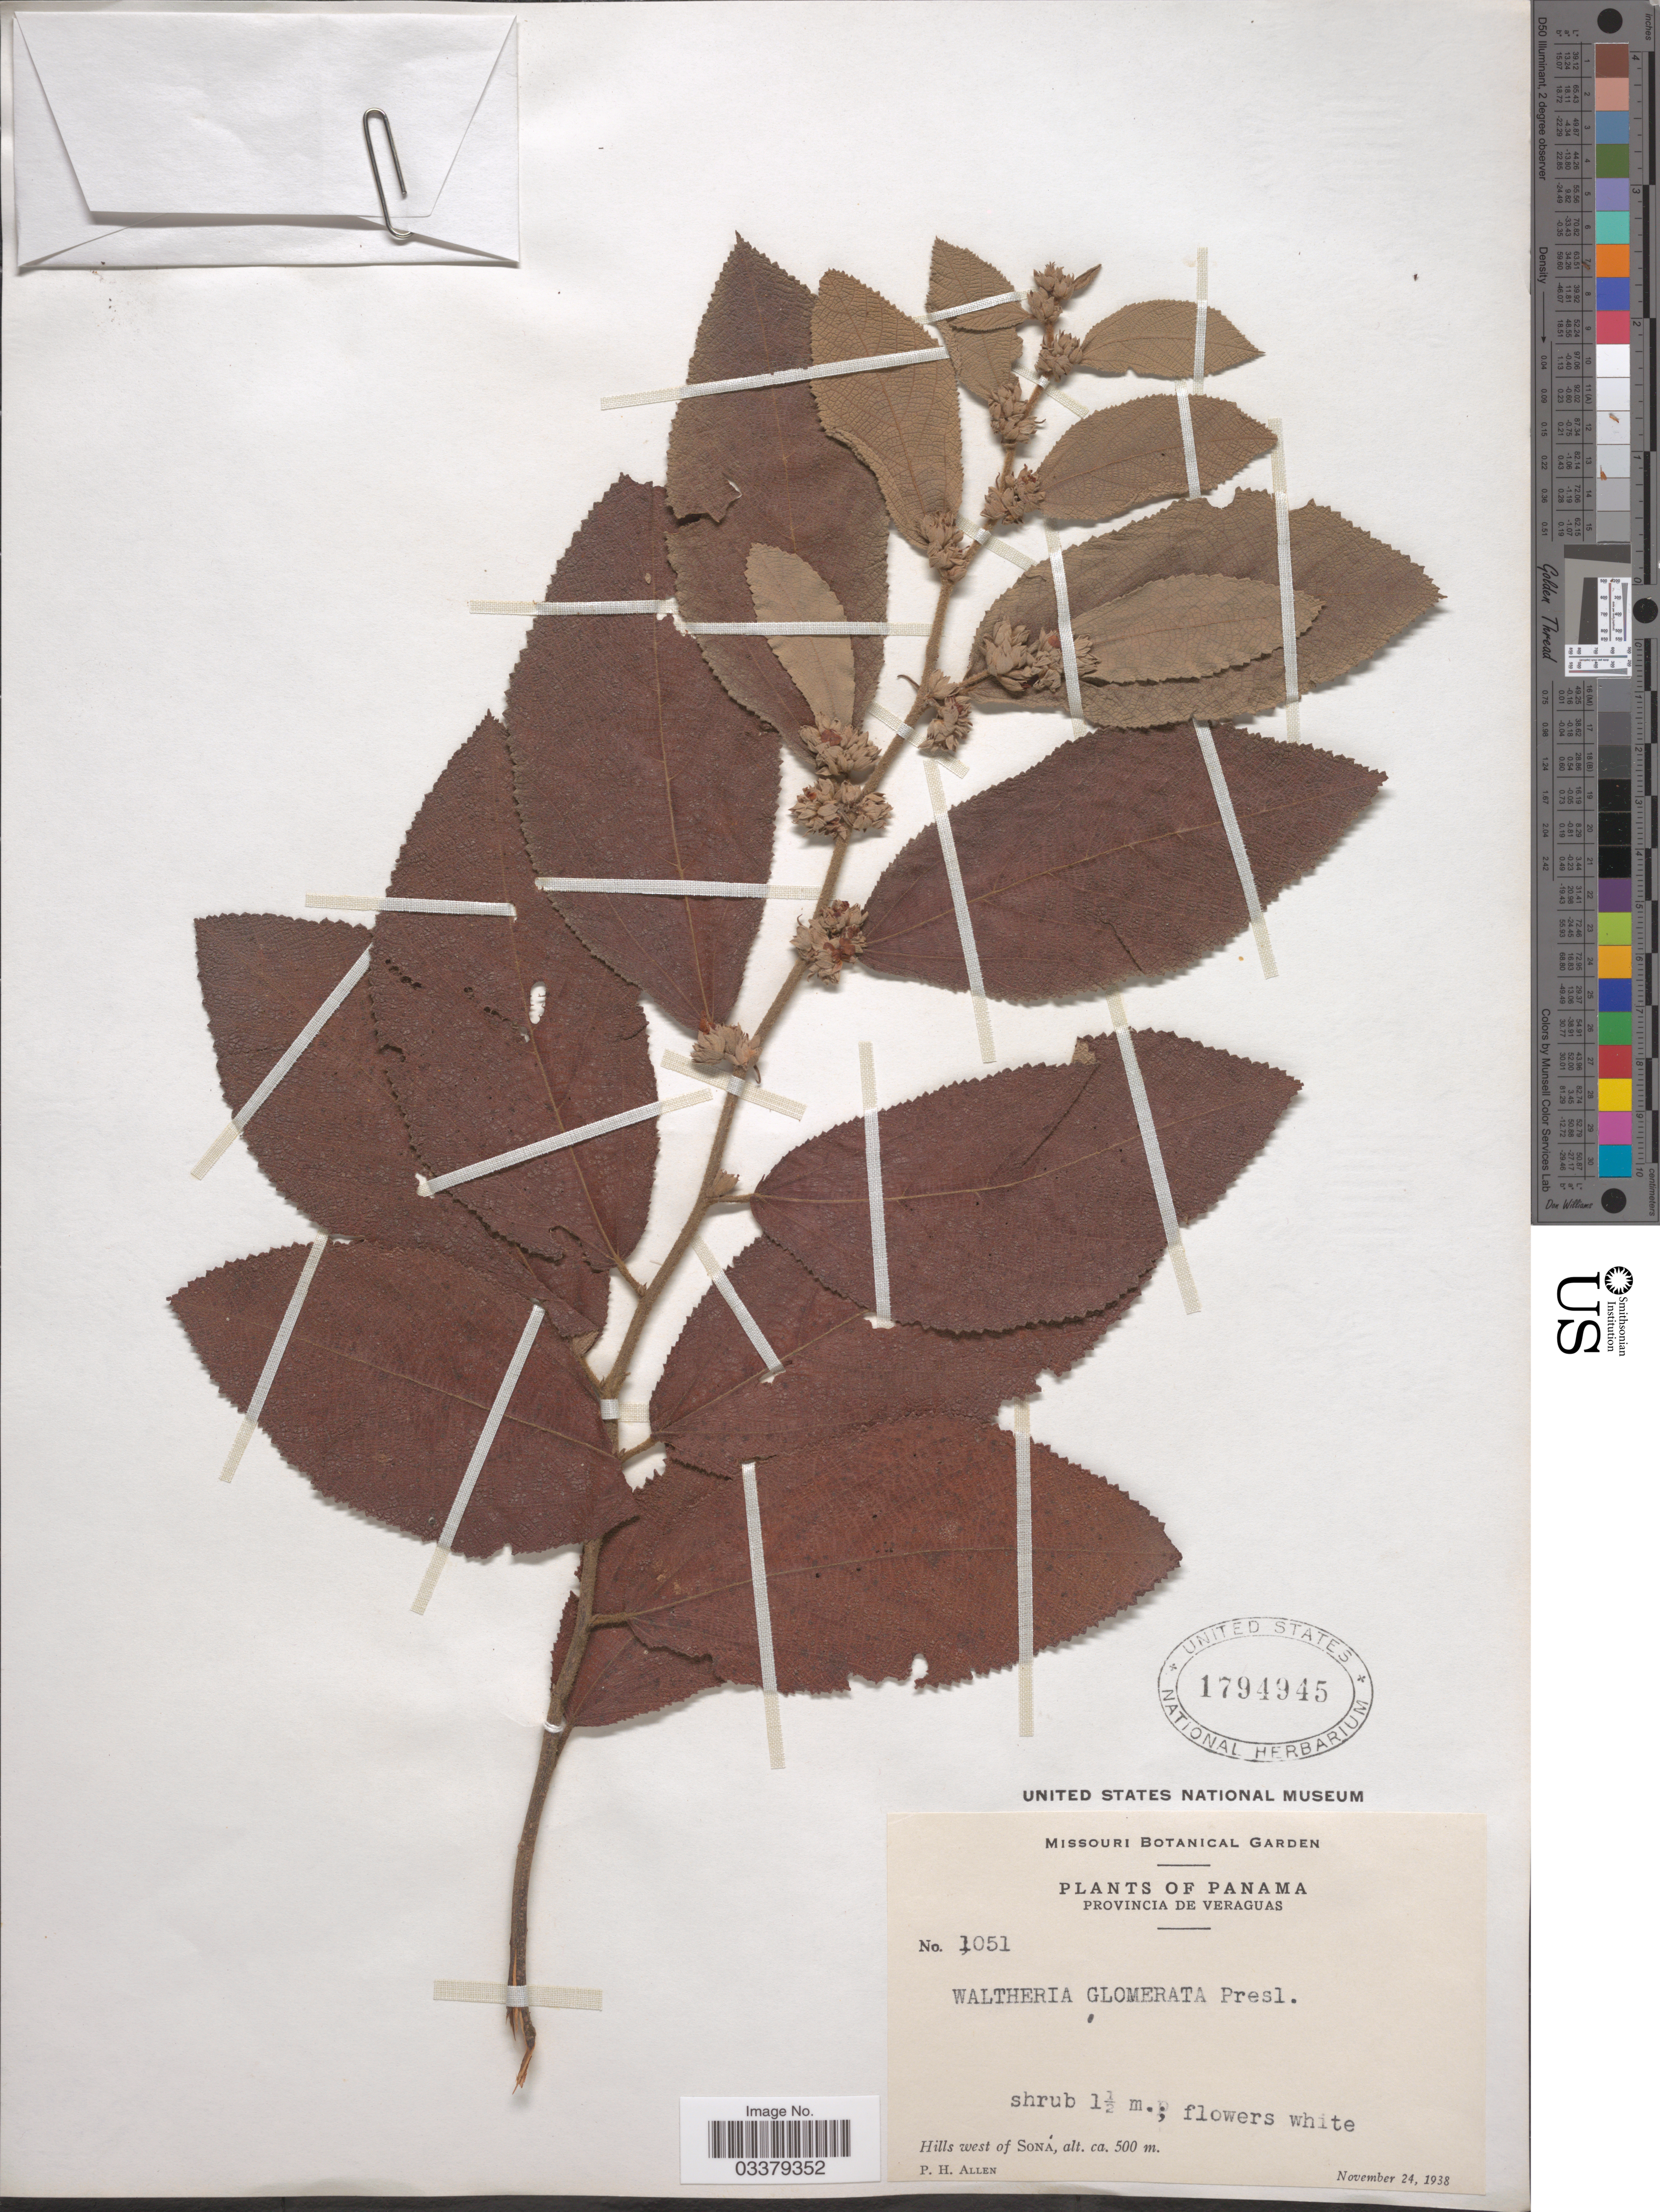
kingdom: Plantae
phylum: Tracheophyta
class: Magnoliopsida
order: Malvales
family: Malvaceae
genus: Waltheria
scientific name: Waltheria glomerata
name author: C. Presl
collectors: P. H. Allen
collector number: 1051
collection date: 1938-11-24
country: Panama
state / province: Veraguas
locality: Hills west of Soná.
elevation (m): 500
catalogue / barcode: US 1794945